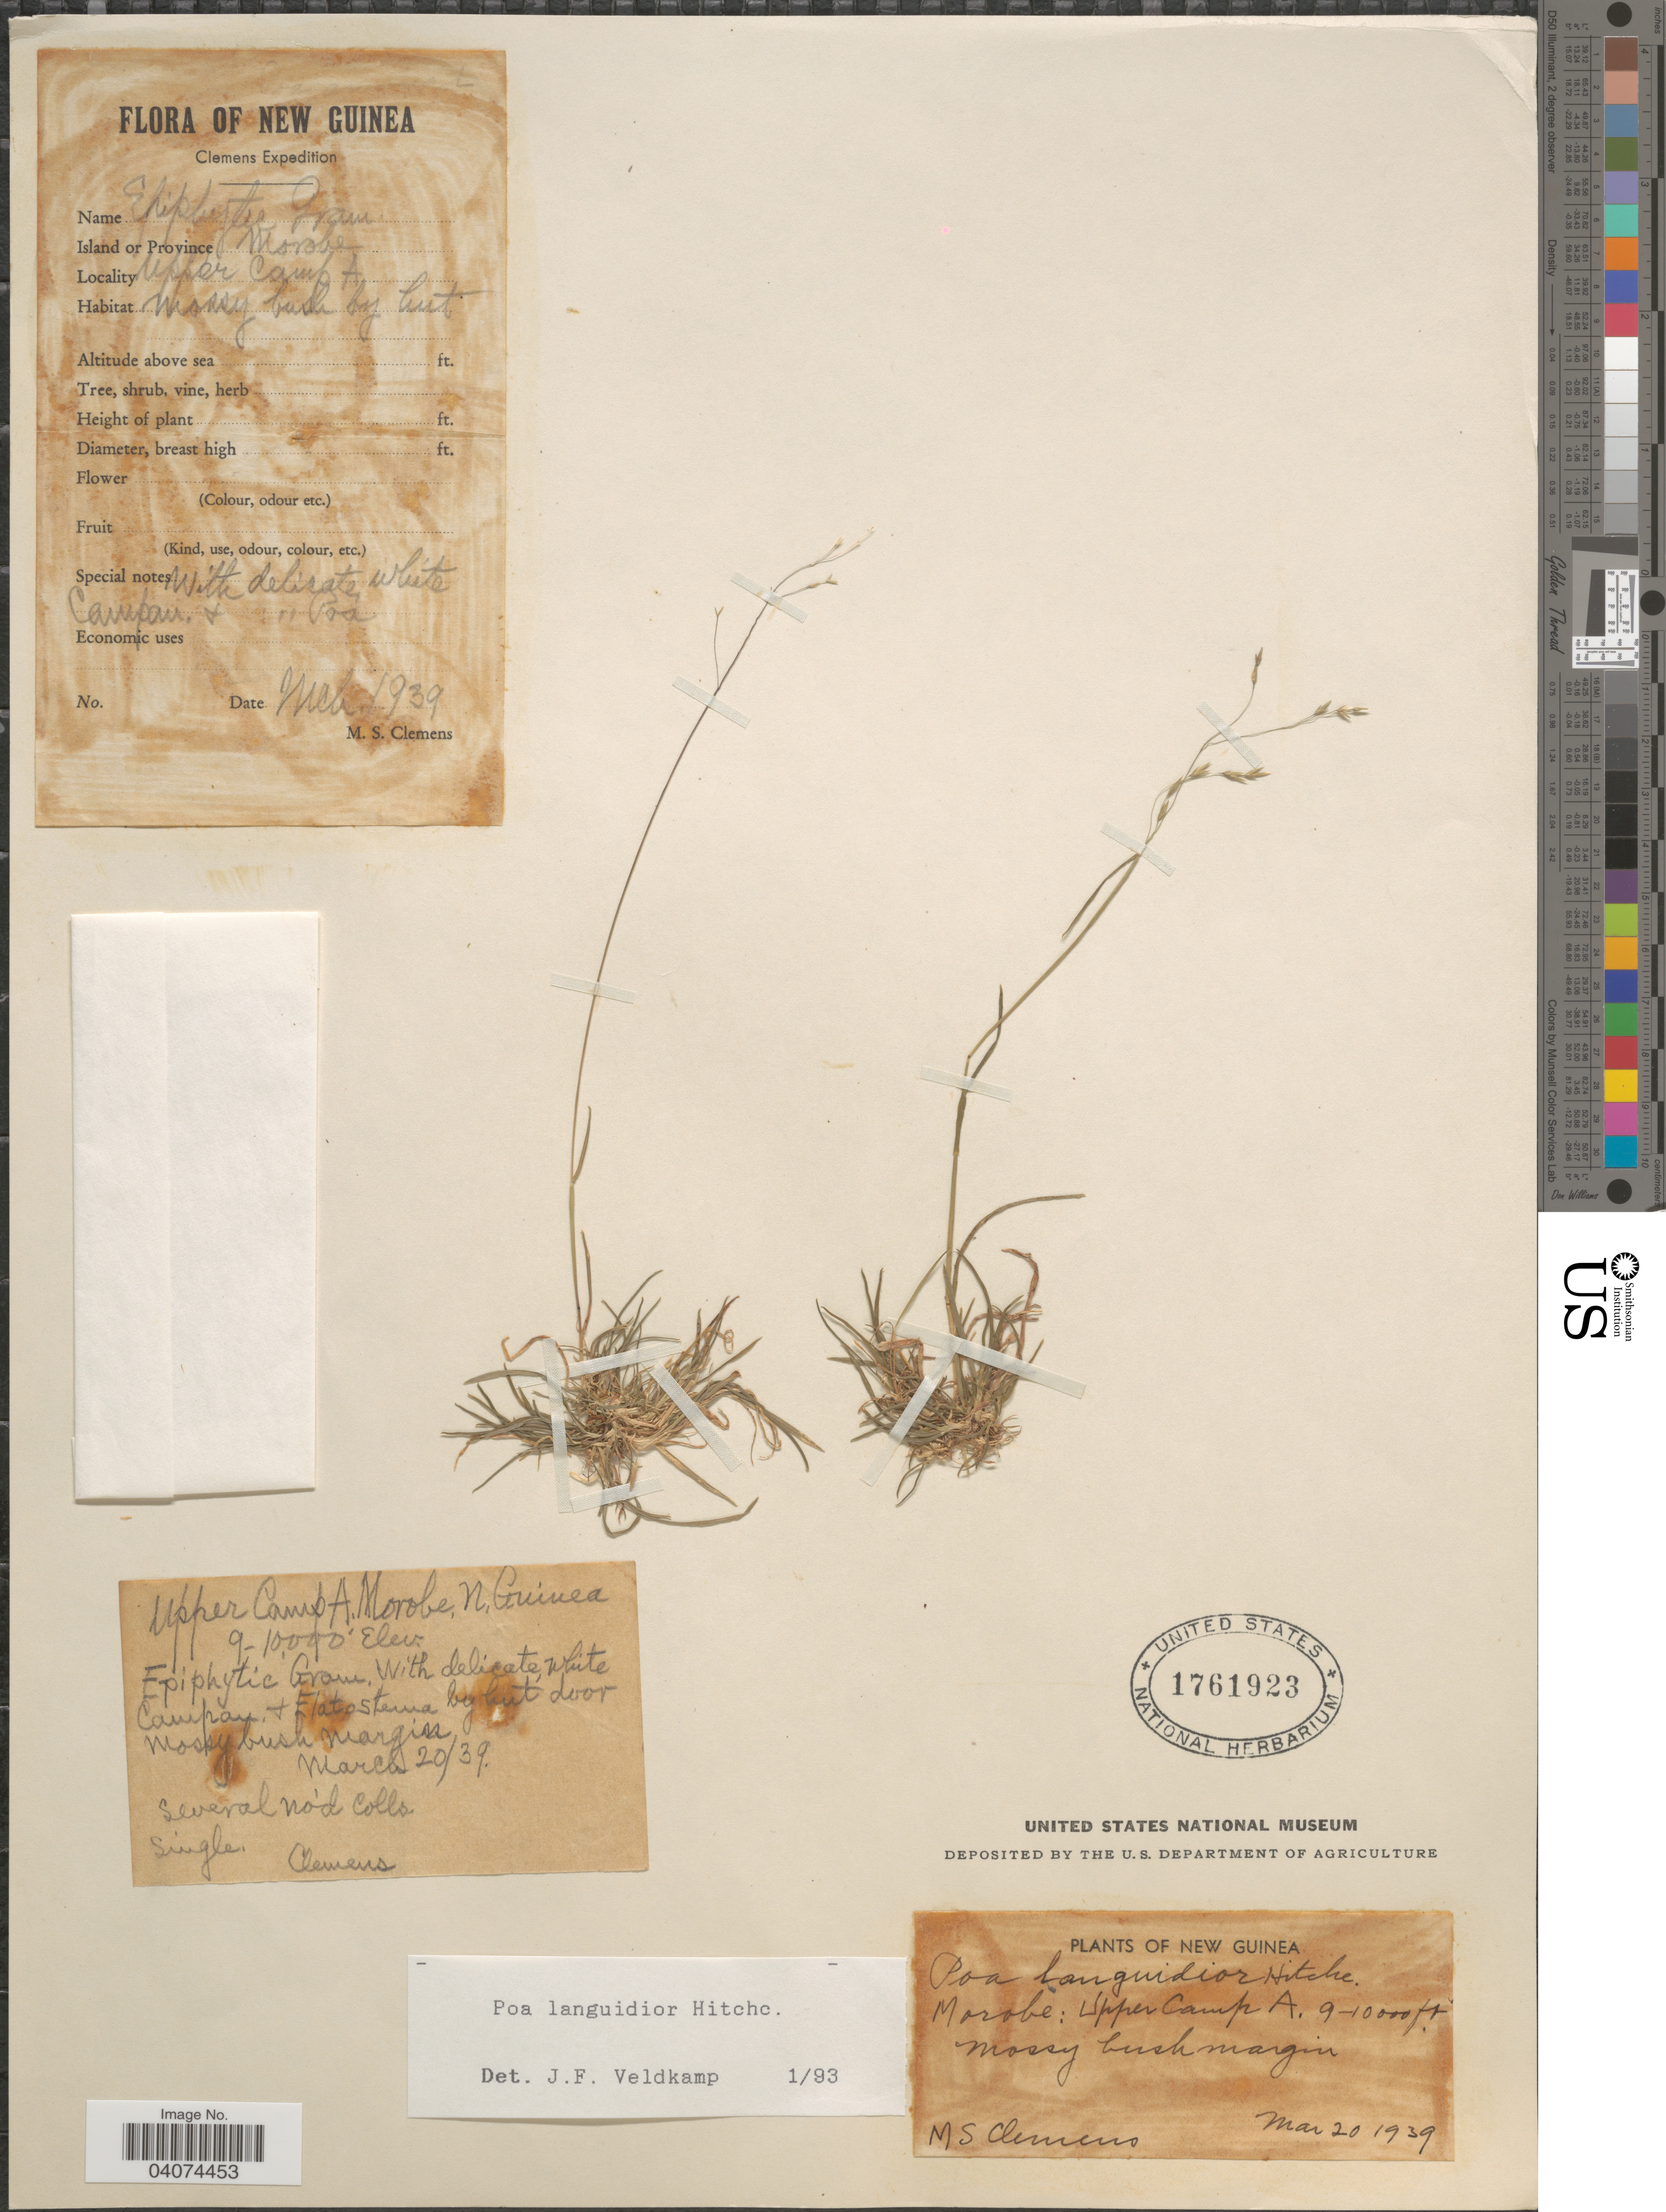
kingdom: Plantae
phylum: Tracheophyta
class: Liliopsida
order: Poales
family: Poaceae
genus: Poa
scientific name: Poa languidior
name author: Hitchc.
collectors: M. S. Clemens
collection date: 1939-03-20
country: Papua New Guinea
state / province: Morobe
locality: New Guinea. Upper Camp A. Mossy bush margin.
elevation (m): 2743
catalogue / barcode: US 1761923